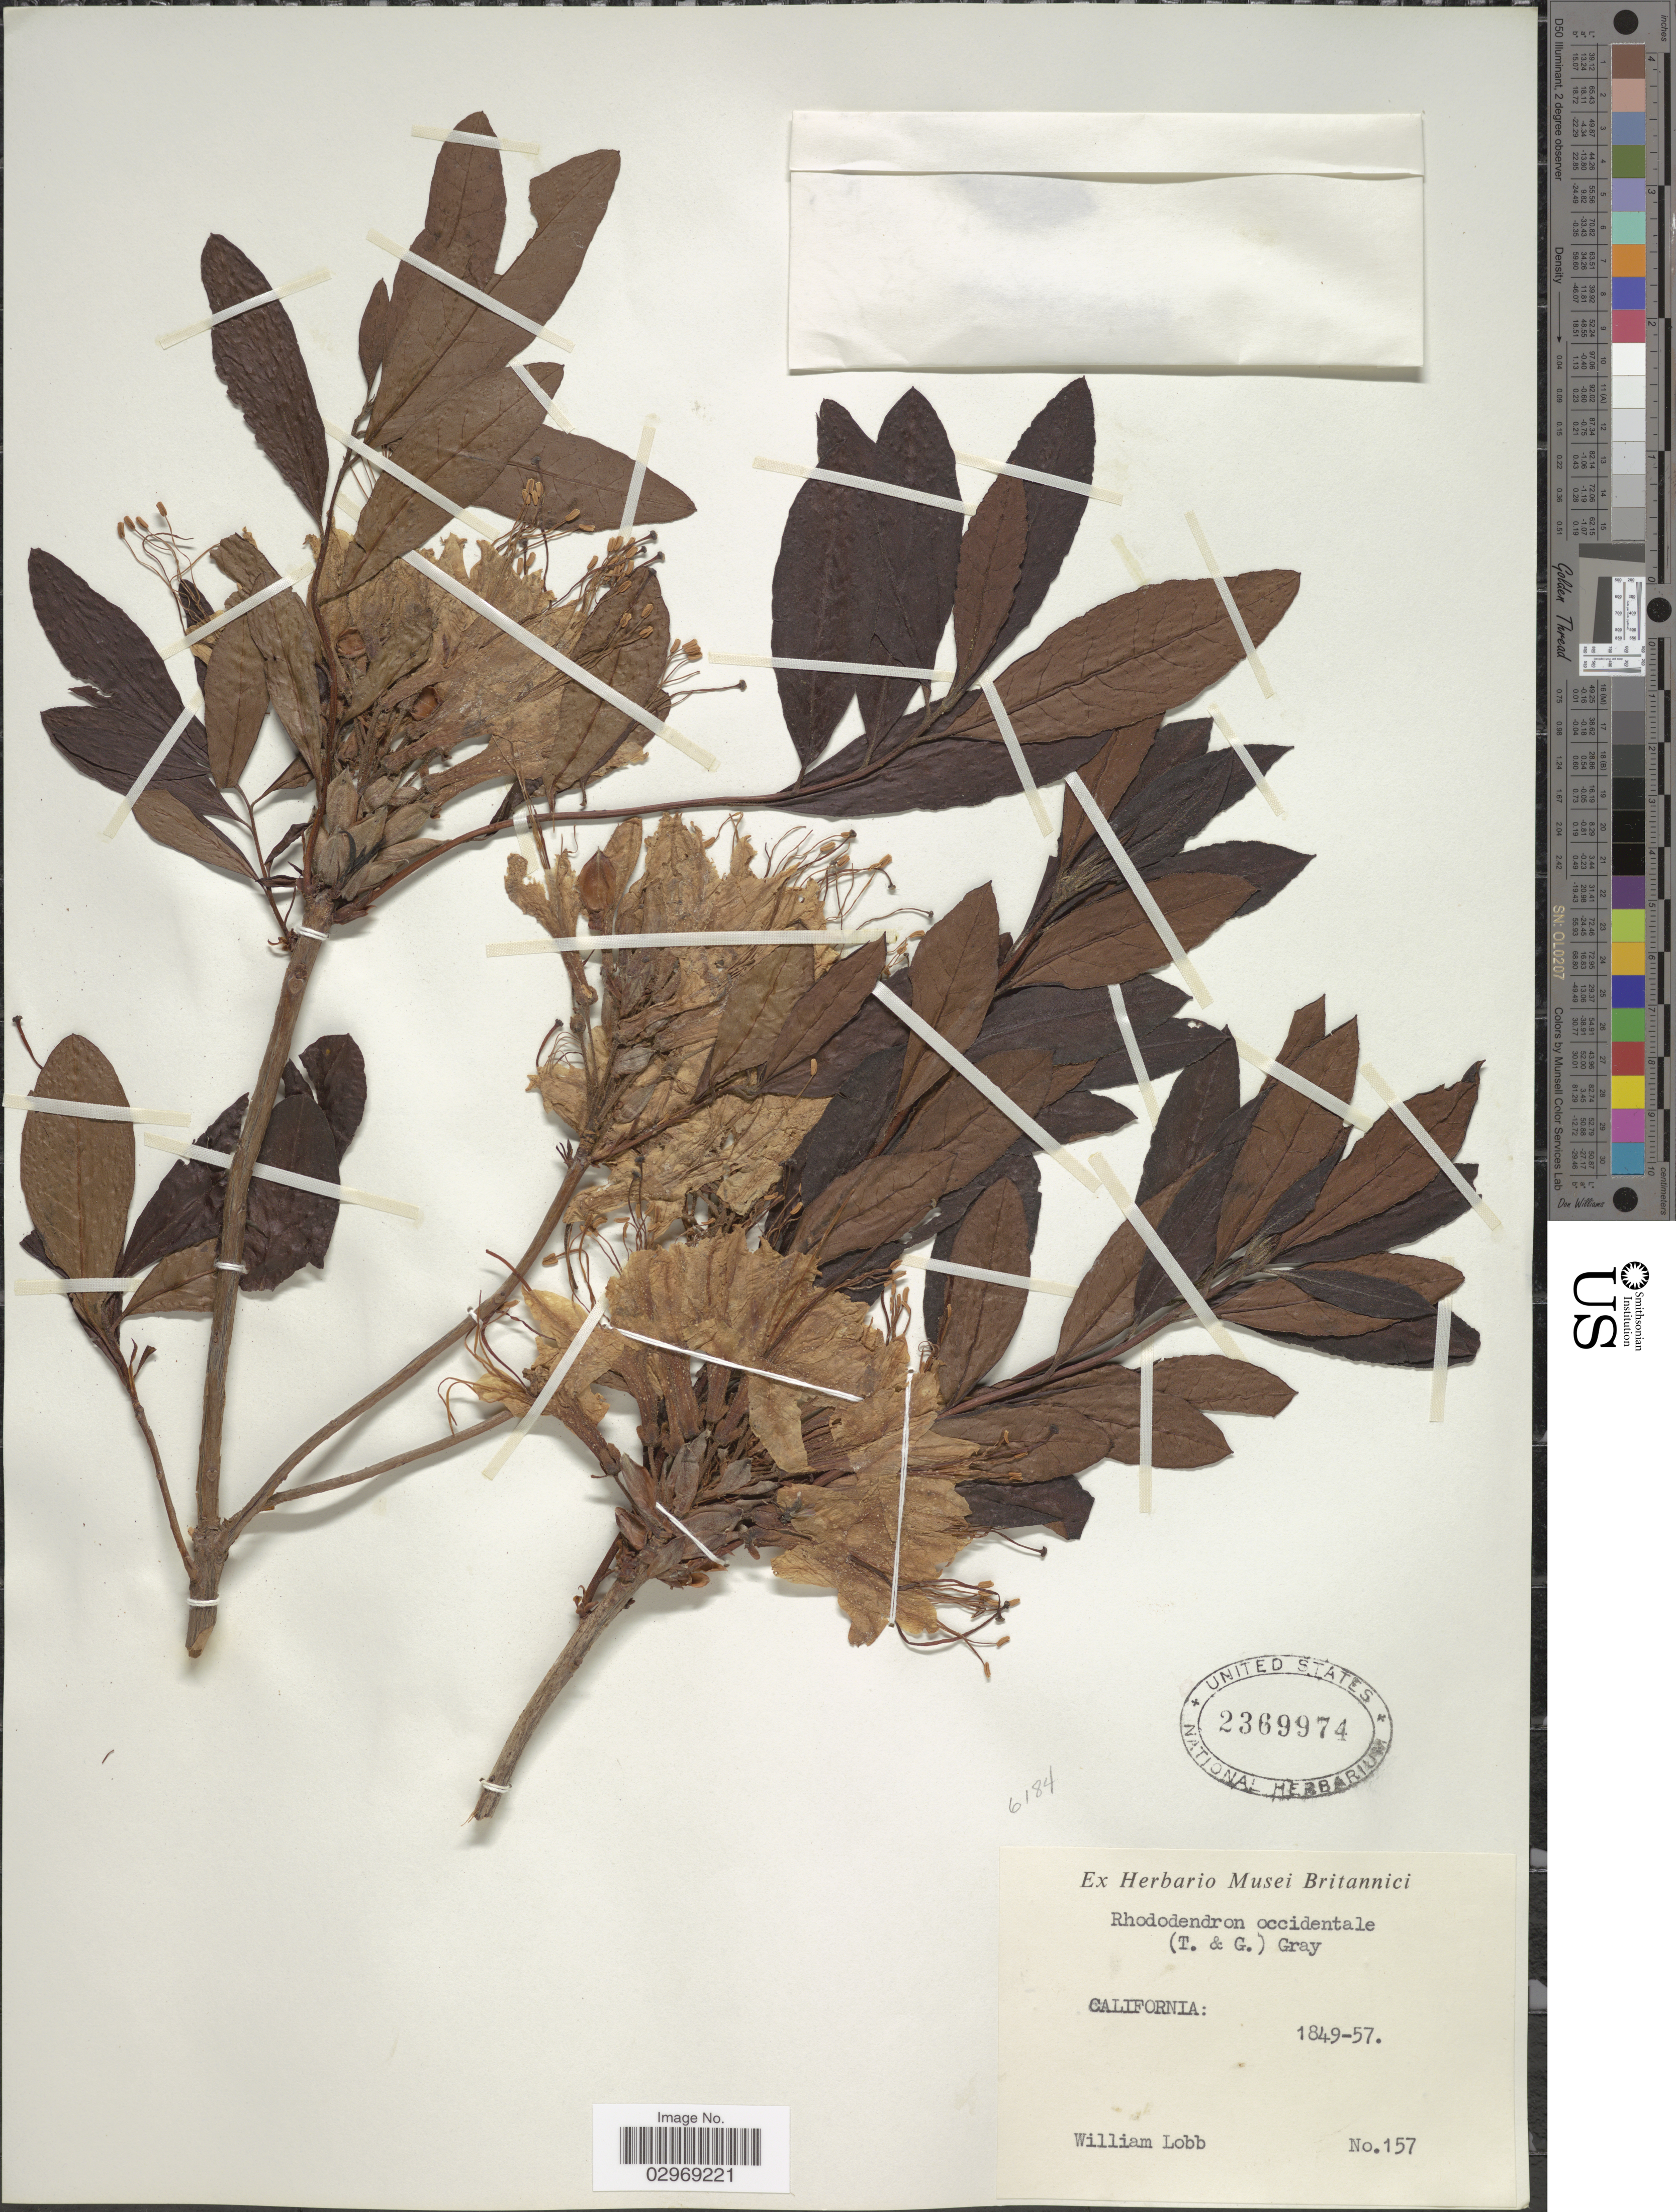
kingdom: Plantae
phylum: Tracheophyta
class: Magnoliopsida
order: Ericales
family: Ericaceae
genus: Rhododendron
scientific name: Rhododendron floccigerum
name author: Franch.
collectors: W. Lobb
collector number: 157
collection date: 1849/1857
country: United States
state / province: California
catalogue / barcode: US 2369974